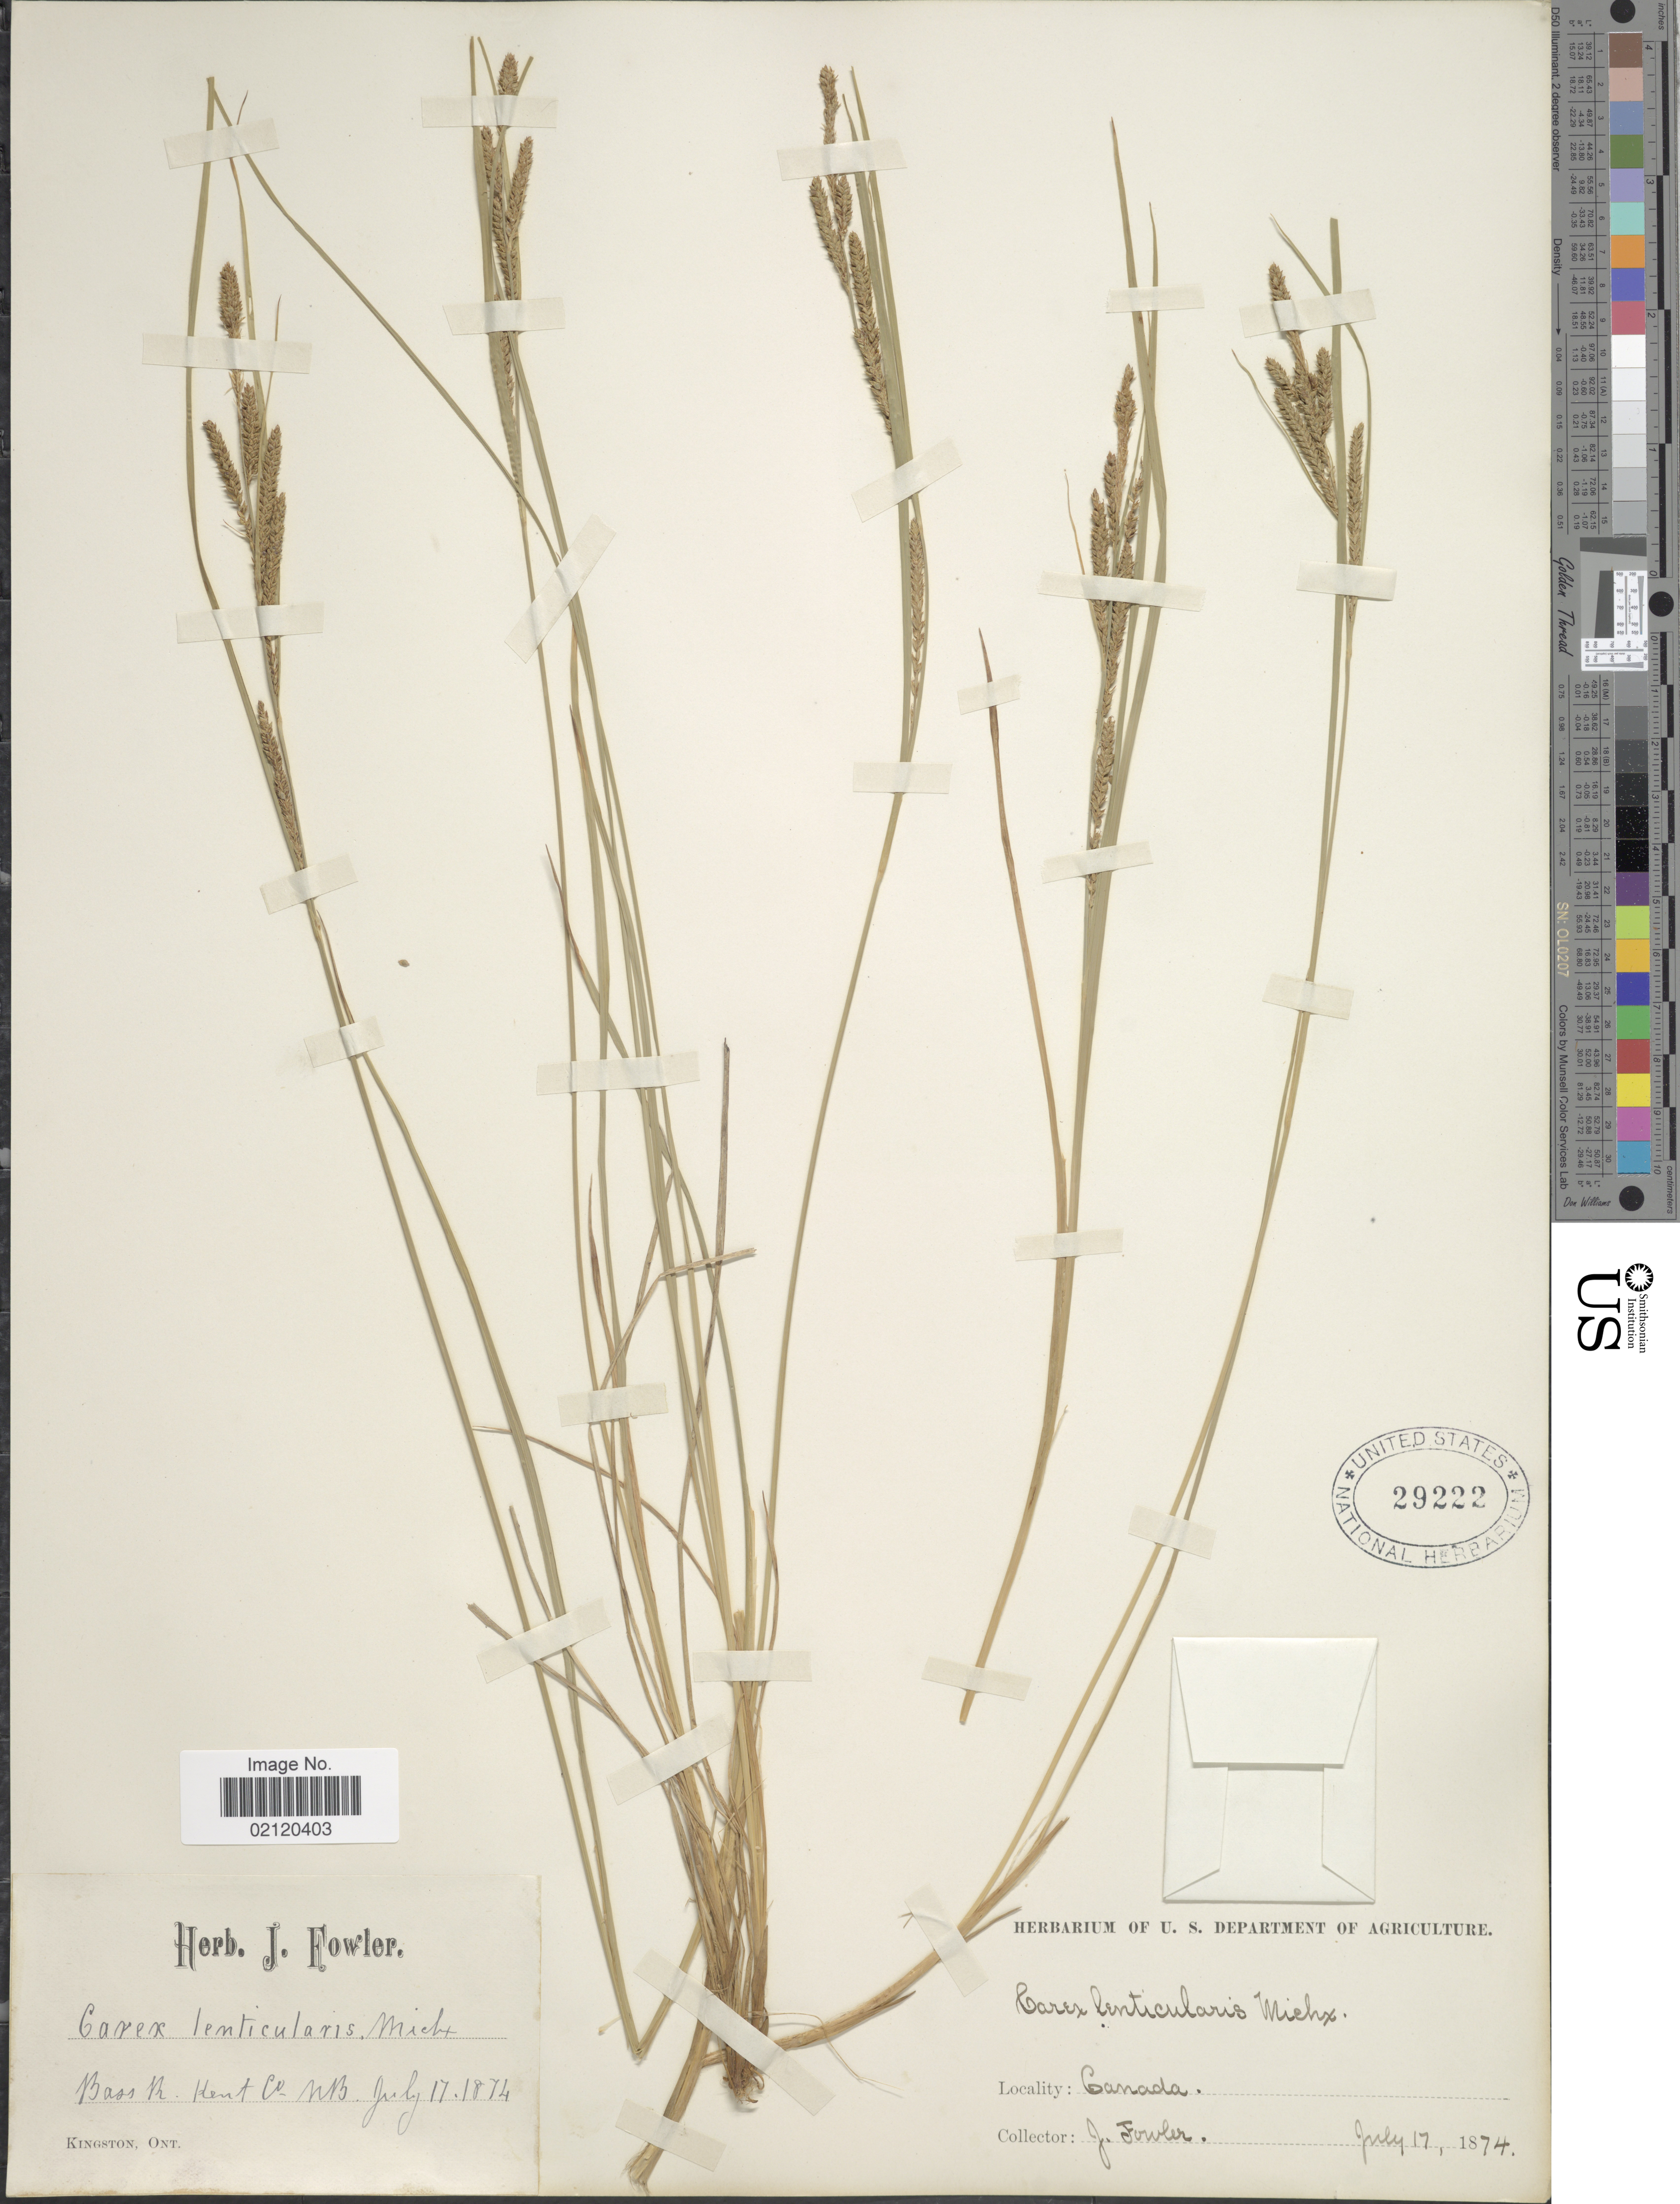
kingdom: Plantae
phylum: Tracheophyta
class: Liliopsida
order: Poales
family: Cyperaceae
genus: Carex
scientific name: Carex lenticularis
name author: Michx.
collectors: J. P. Fowler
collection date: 1874-07-17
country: Canada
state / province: New Brunswick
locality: Bass R. Kent Co., NB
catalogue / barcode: US 29222